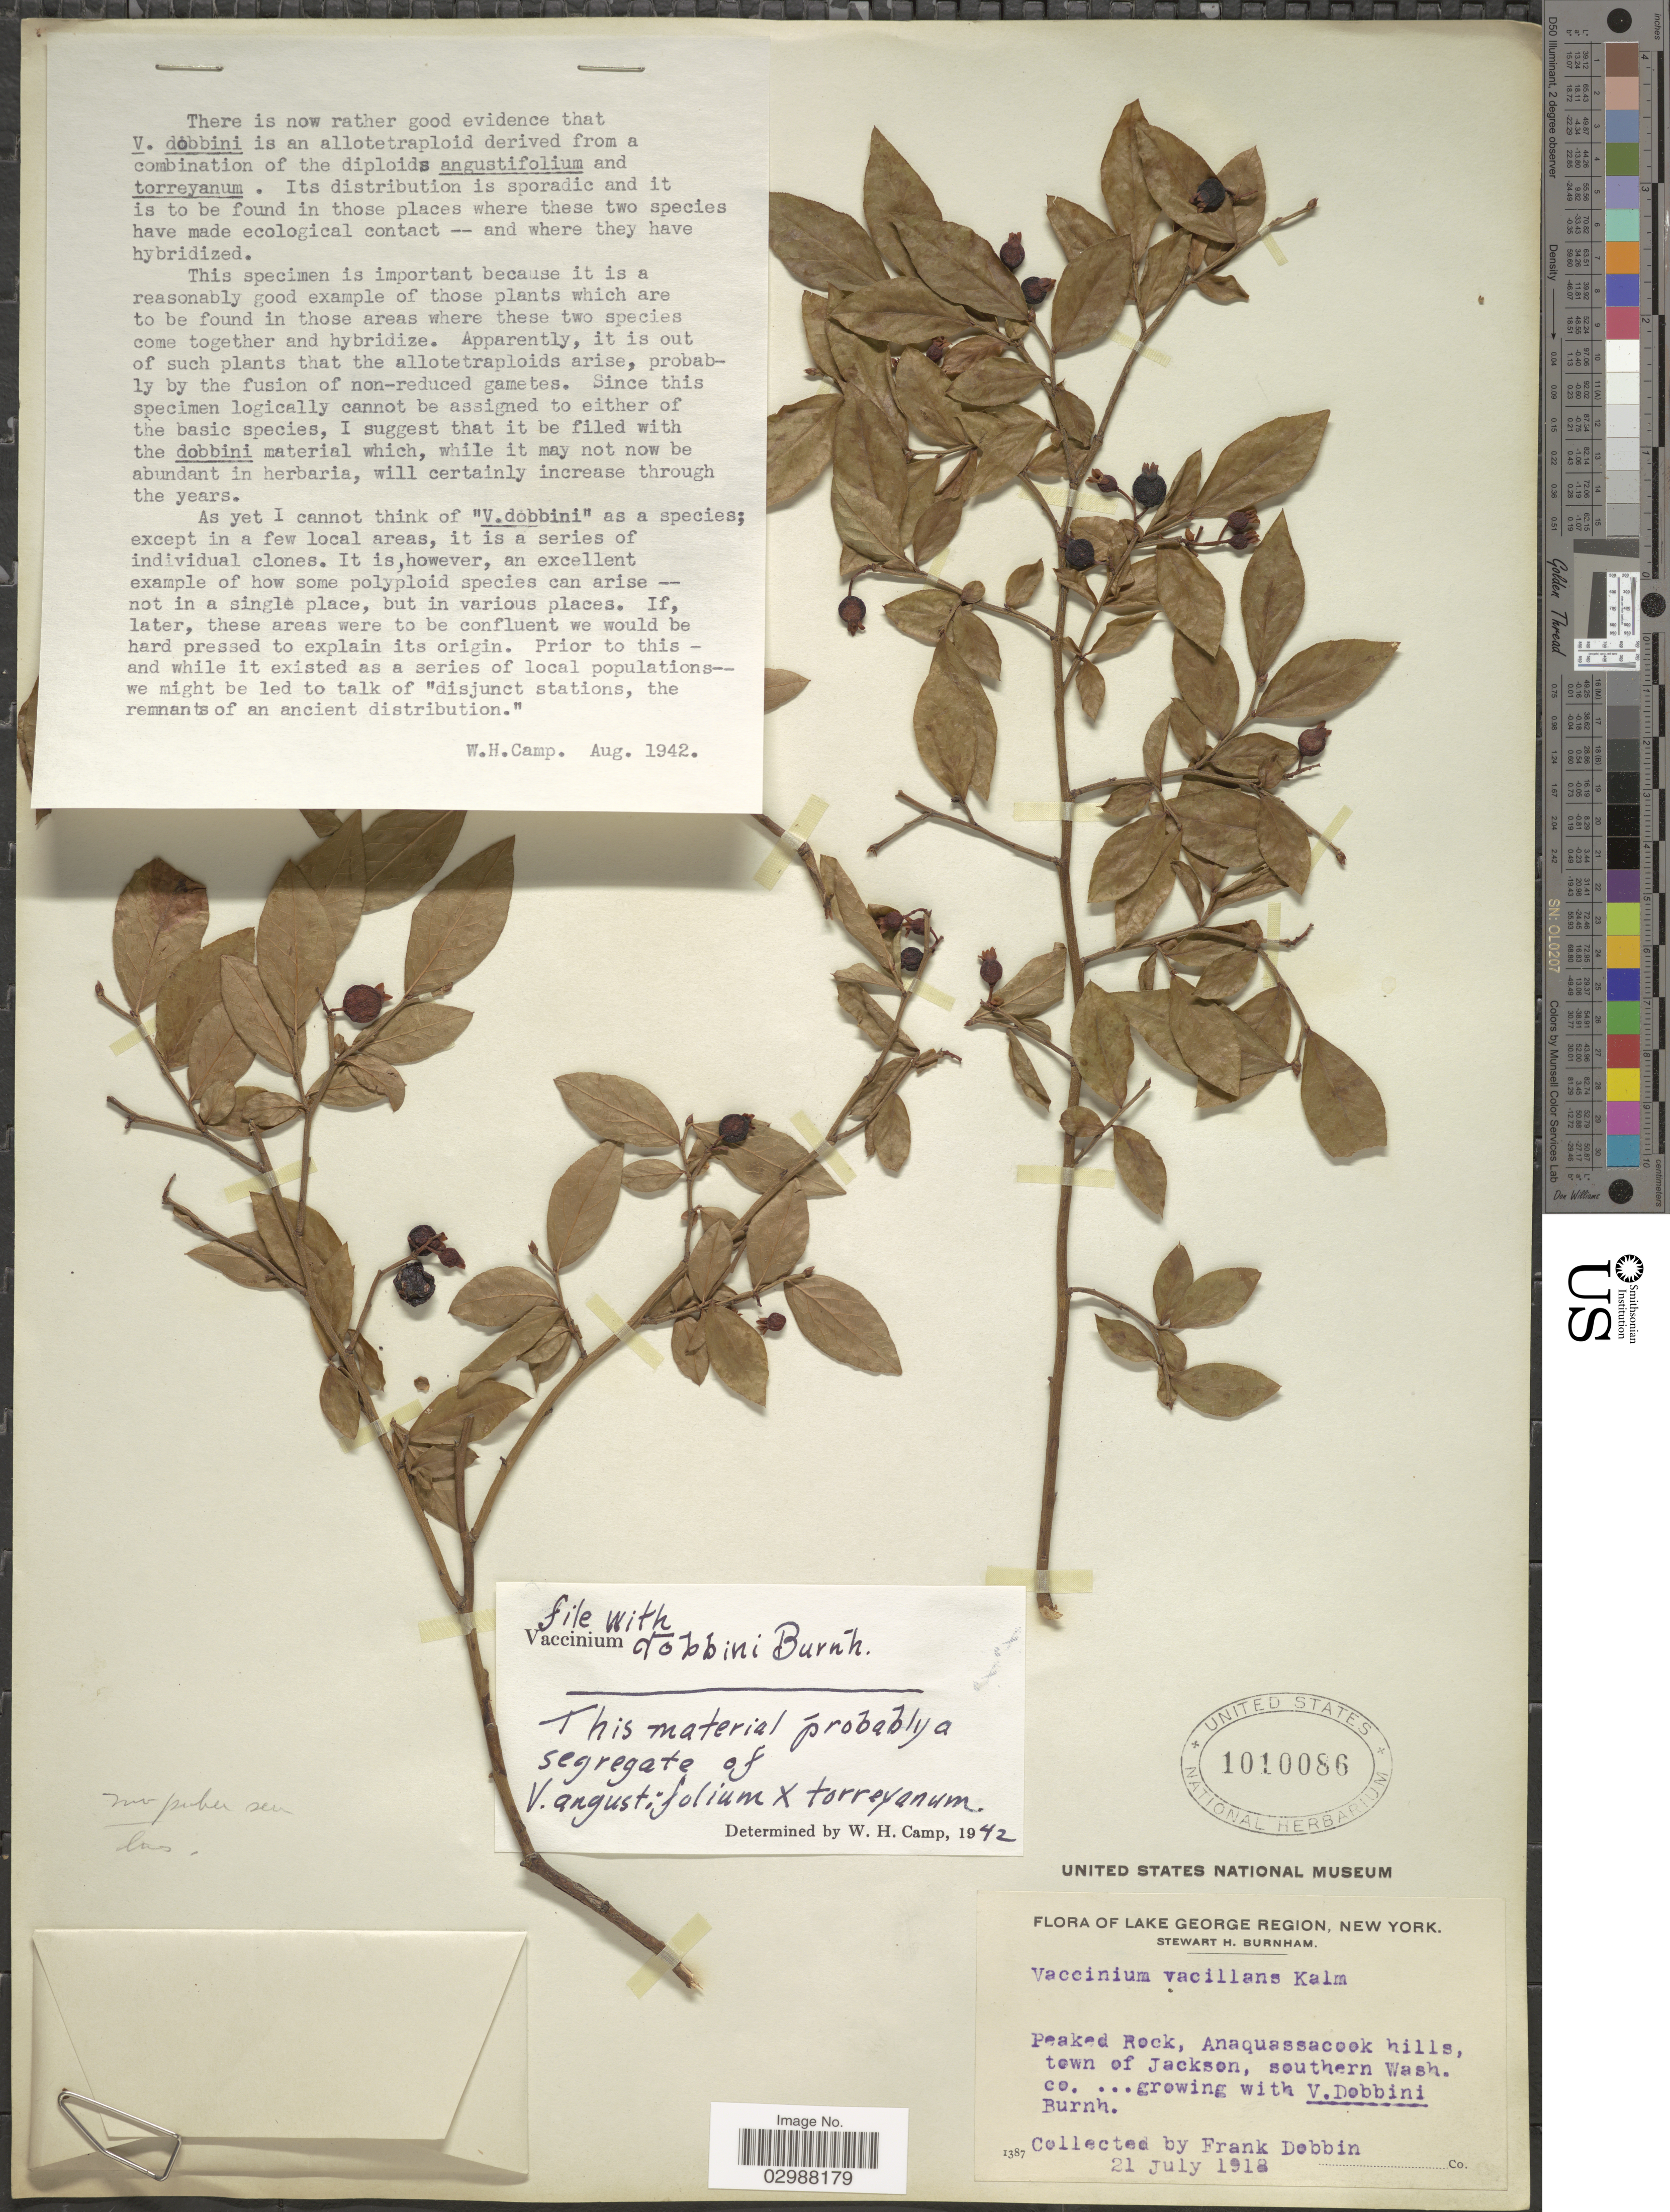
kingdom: Plantae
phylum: Tracheophyta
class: Magnoliopsida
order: Ericales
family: Ericaceae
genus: Vaccinium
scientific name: Vaccinium x dobbinii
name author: Burnham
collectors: F. Dobbin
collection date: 1918-07-21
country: United States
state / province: New York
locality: Lake George Region. Peaked Rock, Anaquassacook hills, town of Jackson, southern Wash. Co.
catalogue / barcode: US 1010086